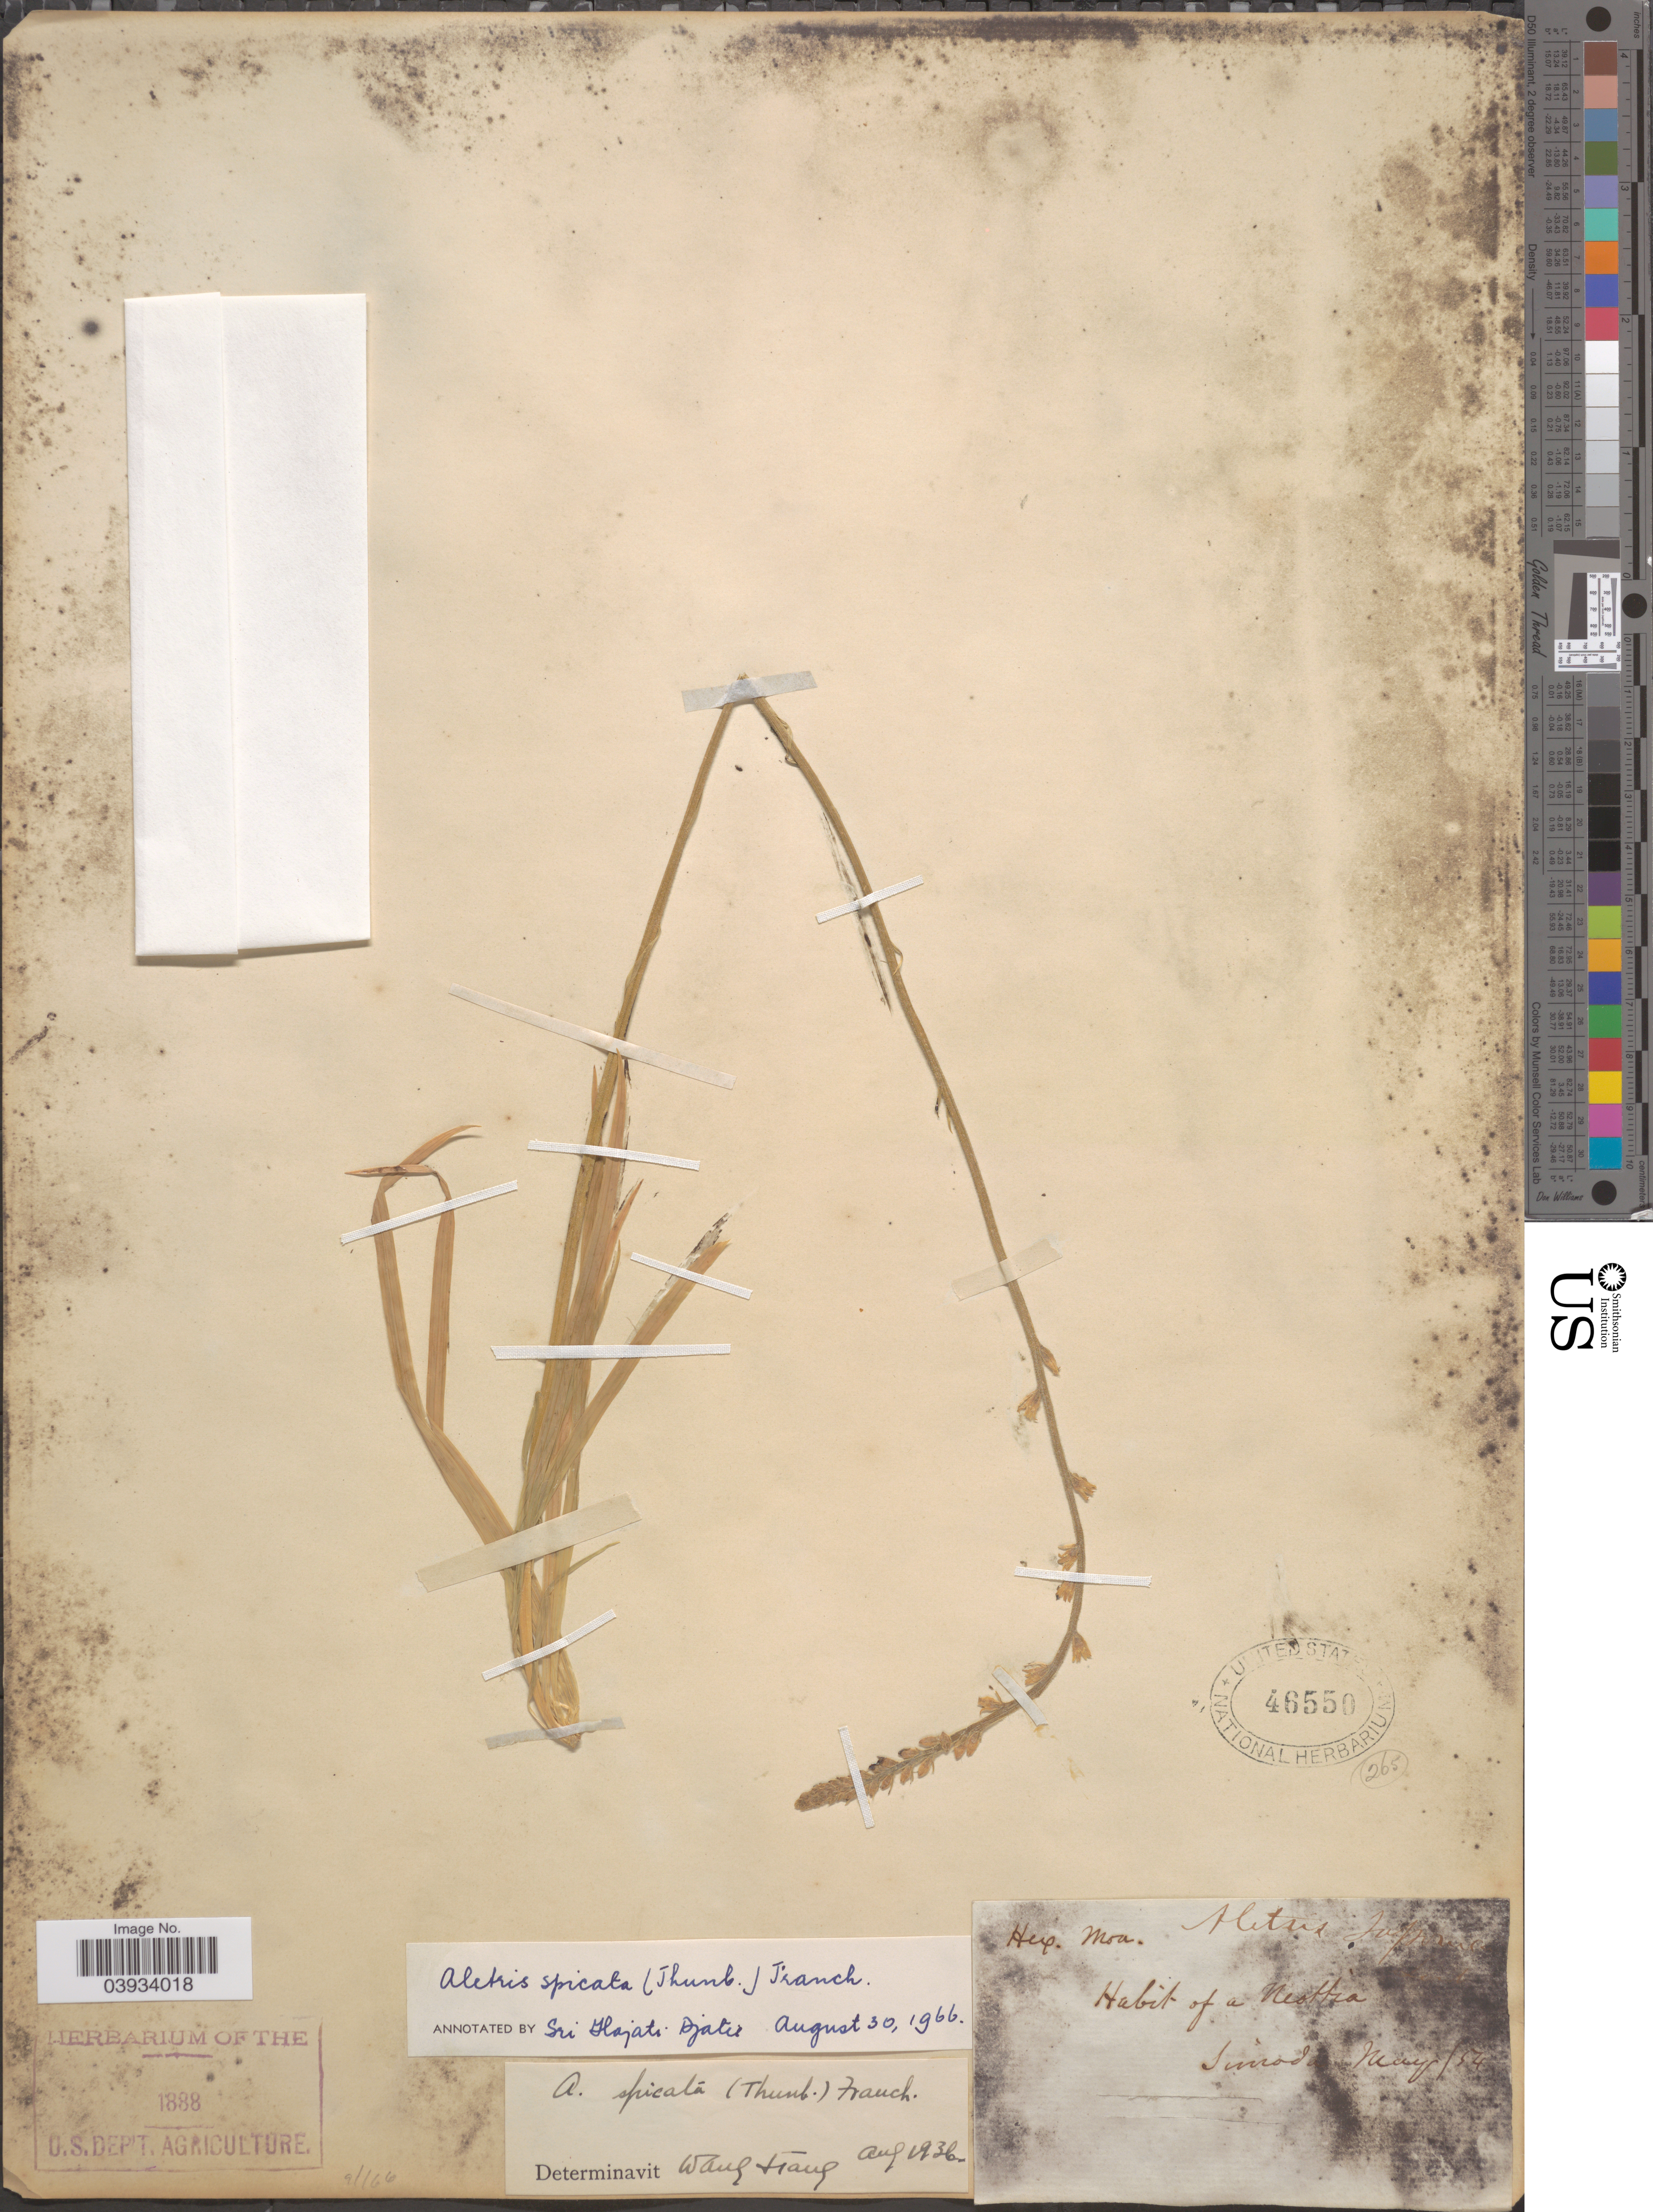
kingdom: Plantae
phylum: Tracheophyta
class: Liliopsida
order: Dioscoreales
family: Nartheciaceae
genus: Aletris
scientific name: Aletris spicata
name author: (Thunb.) Franch.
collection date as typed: Transcribed d/m/y: /5/54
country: Japan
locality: Simoda.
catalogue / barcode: US 46550